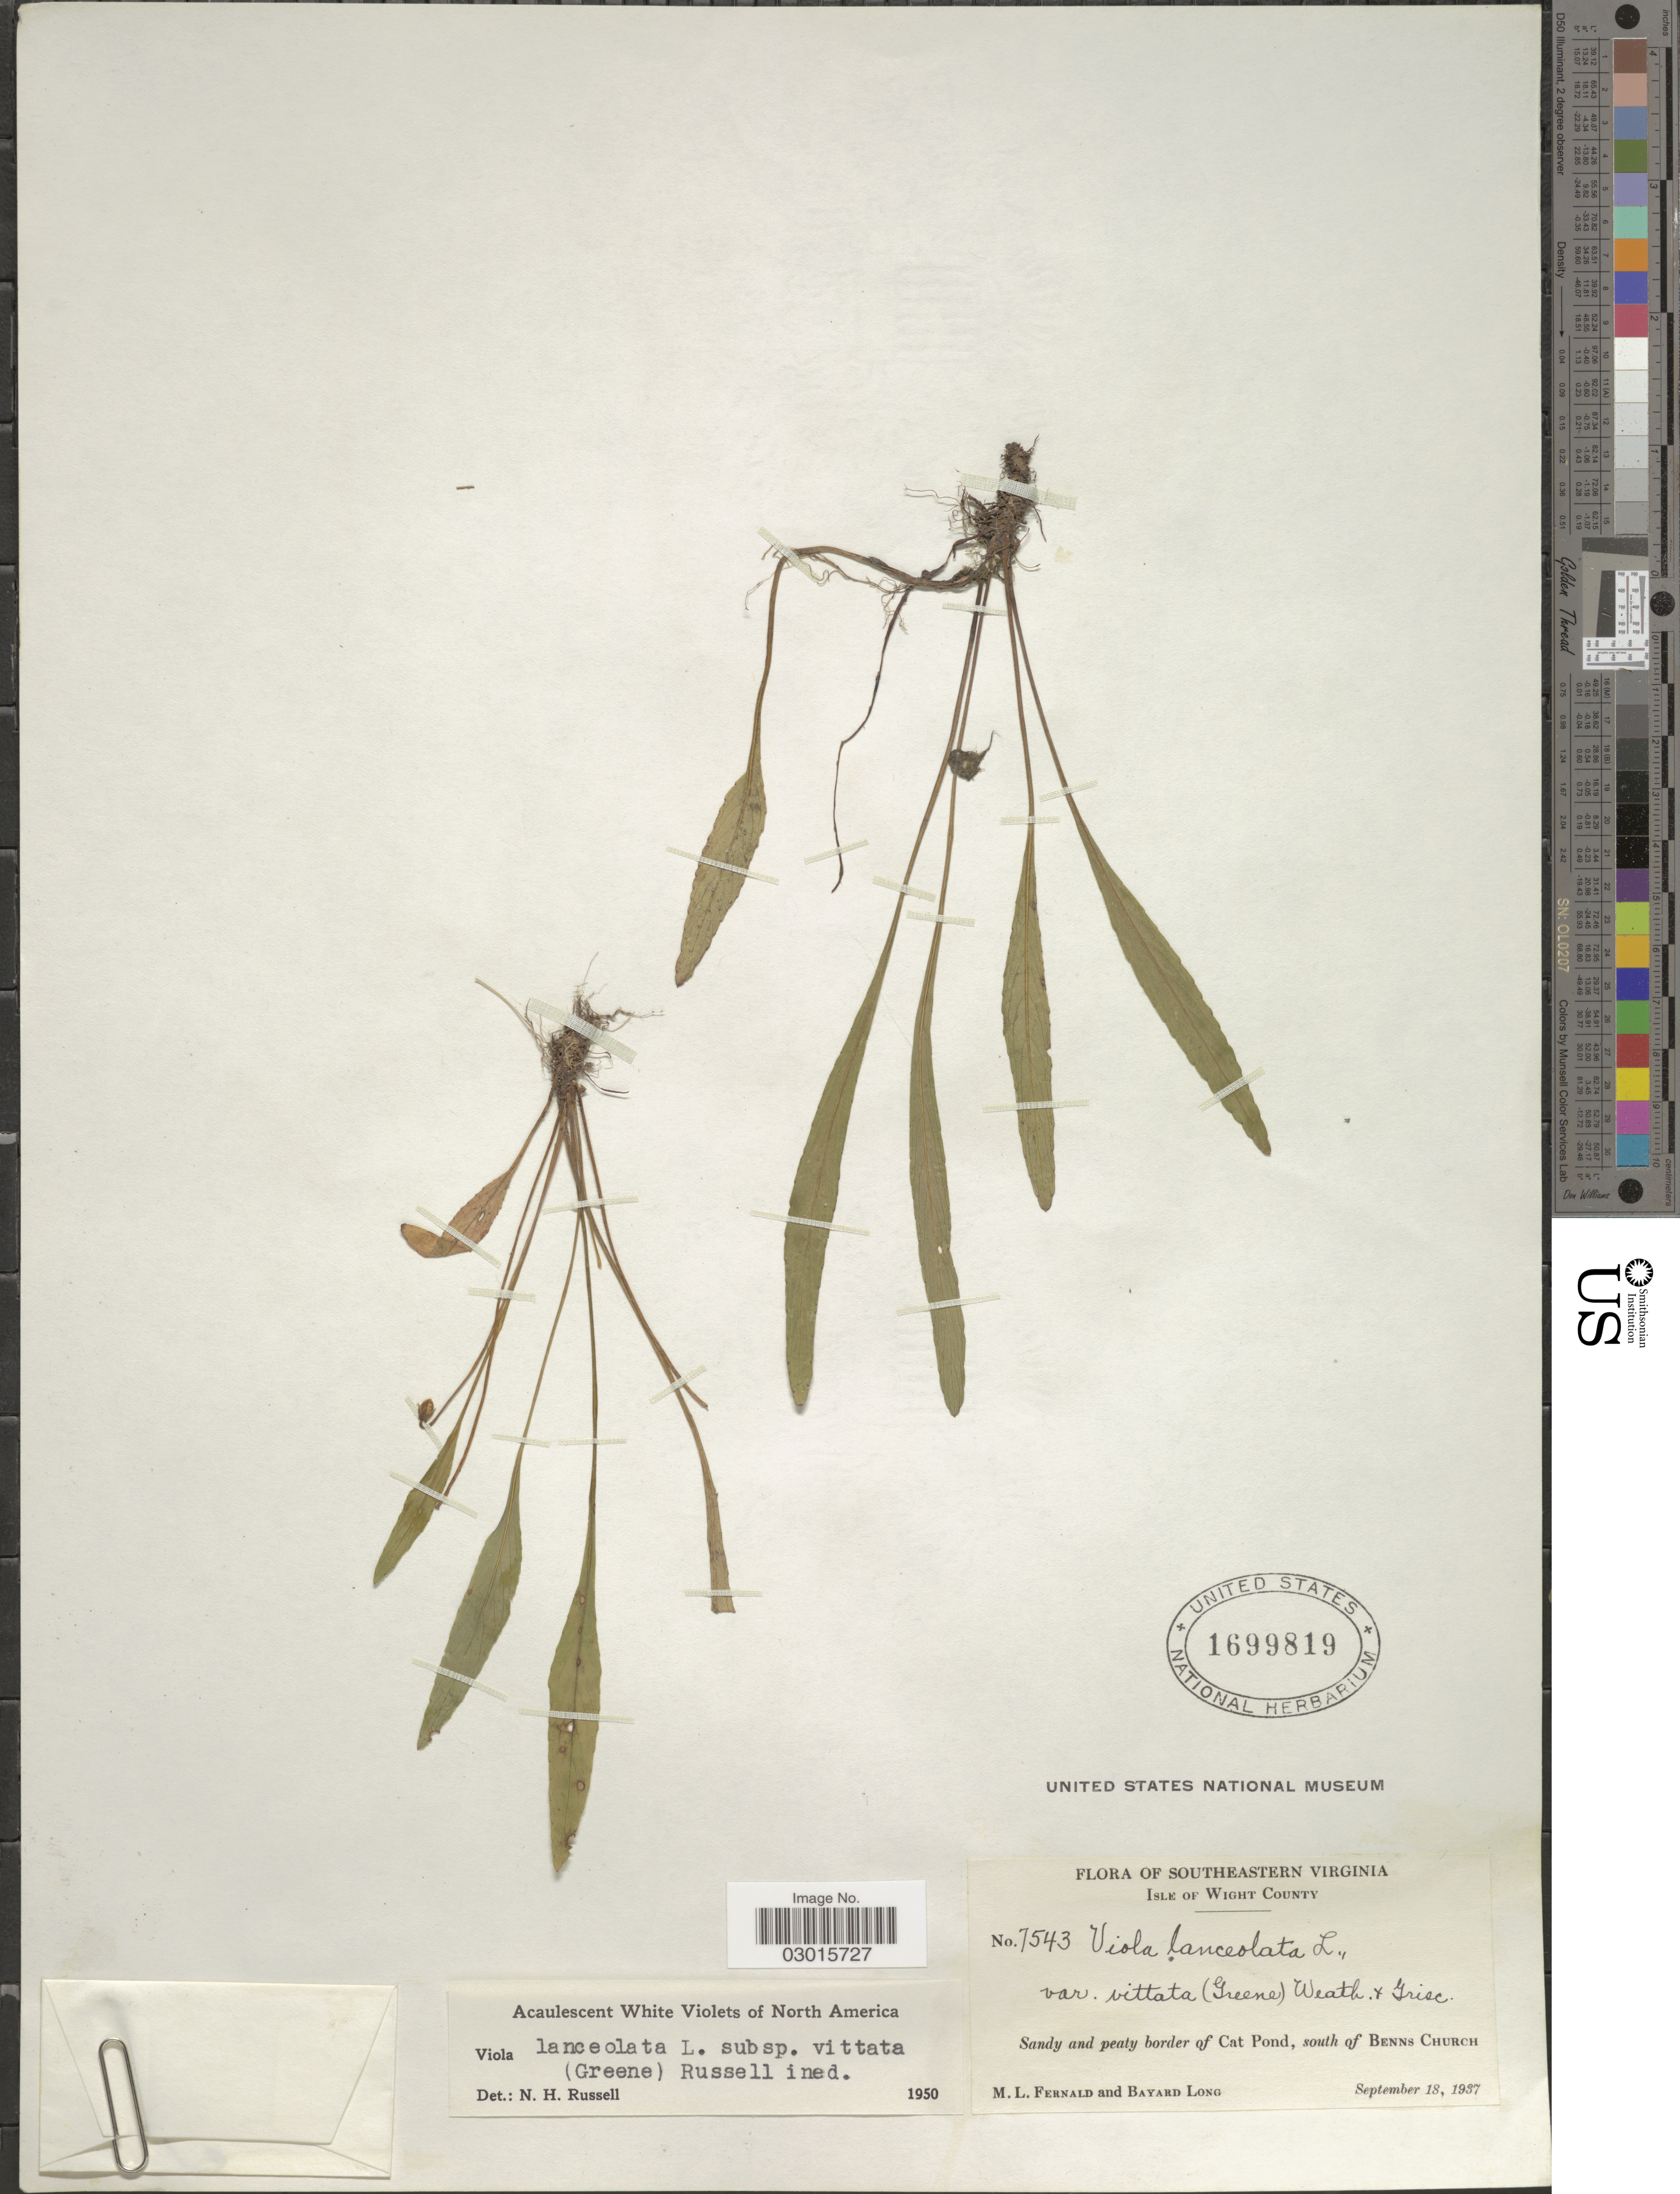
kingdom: Plantae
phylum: Tracheophyta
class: Magnoliopsida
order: Malpighiales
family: Violaceae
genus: Viola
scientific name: Viola lanceolata subsp. vittata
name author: (Greene) N. H. Russell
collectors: M. L. Fernald & B. Long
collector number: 7543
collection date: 1937-09-18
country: United States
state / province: Virginia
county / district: Isle of Wight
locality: Southeastern Virginia. Isle of Wight County. Border of Cat Pond, south of Benns Church.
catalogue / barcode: US 1699819